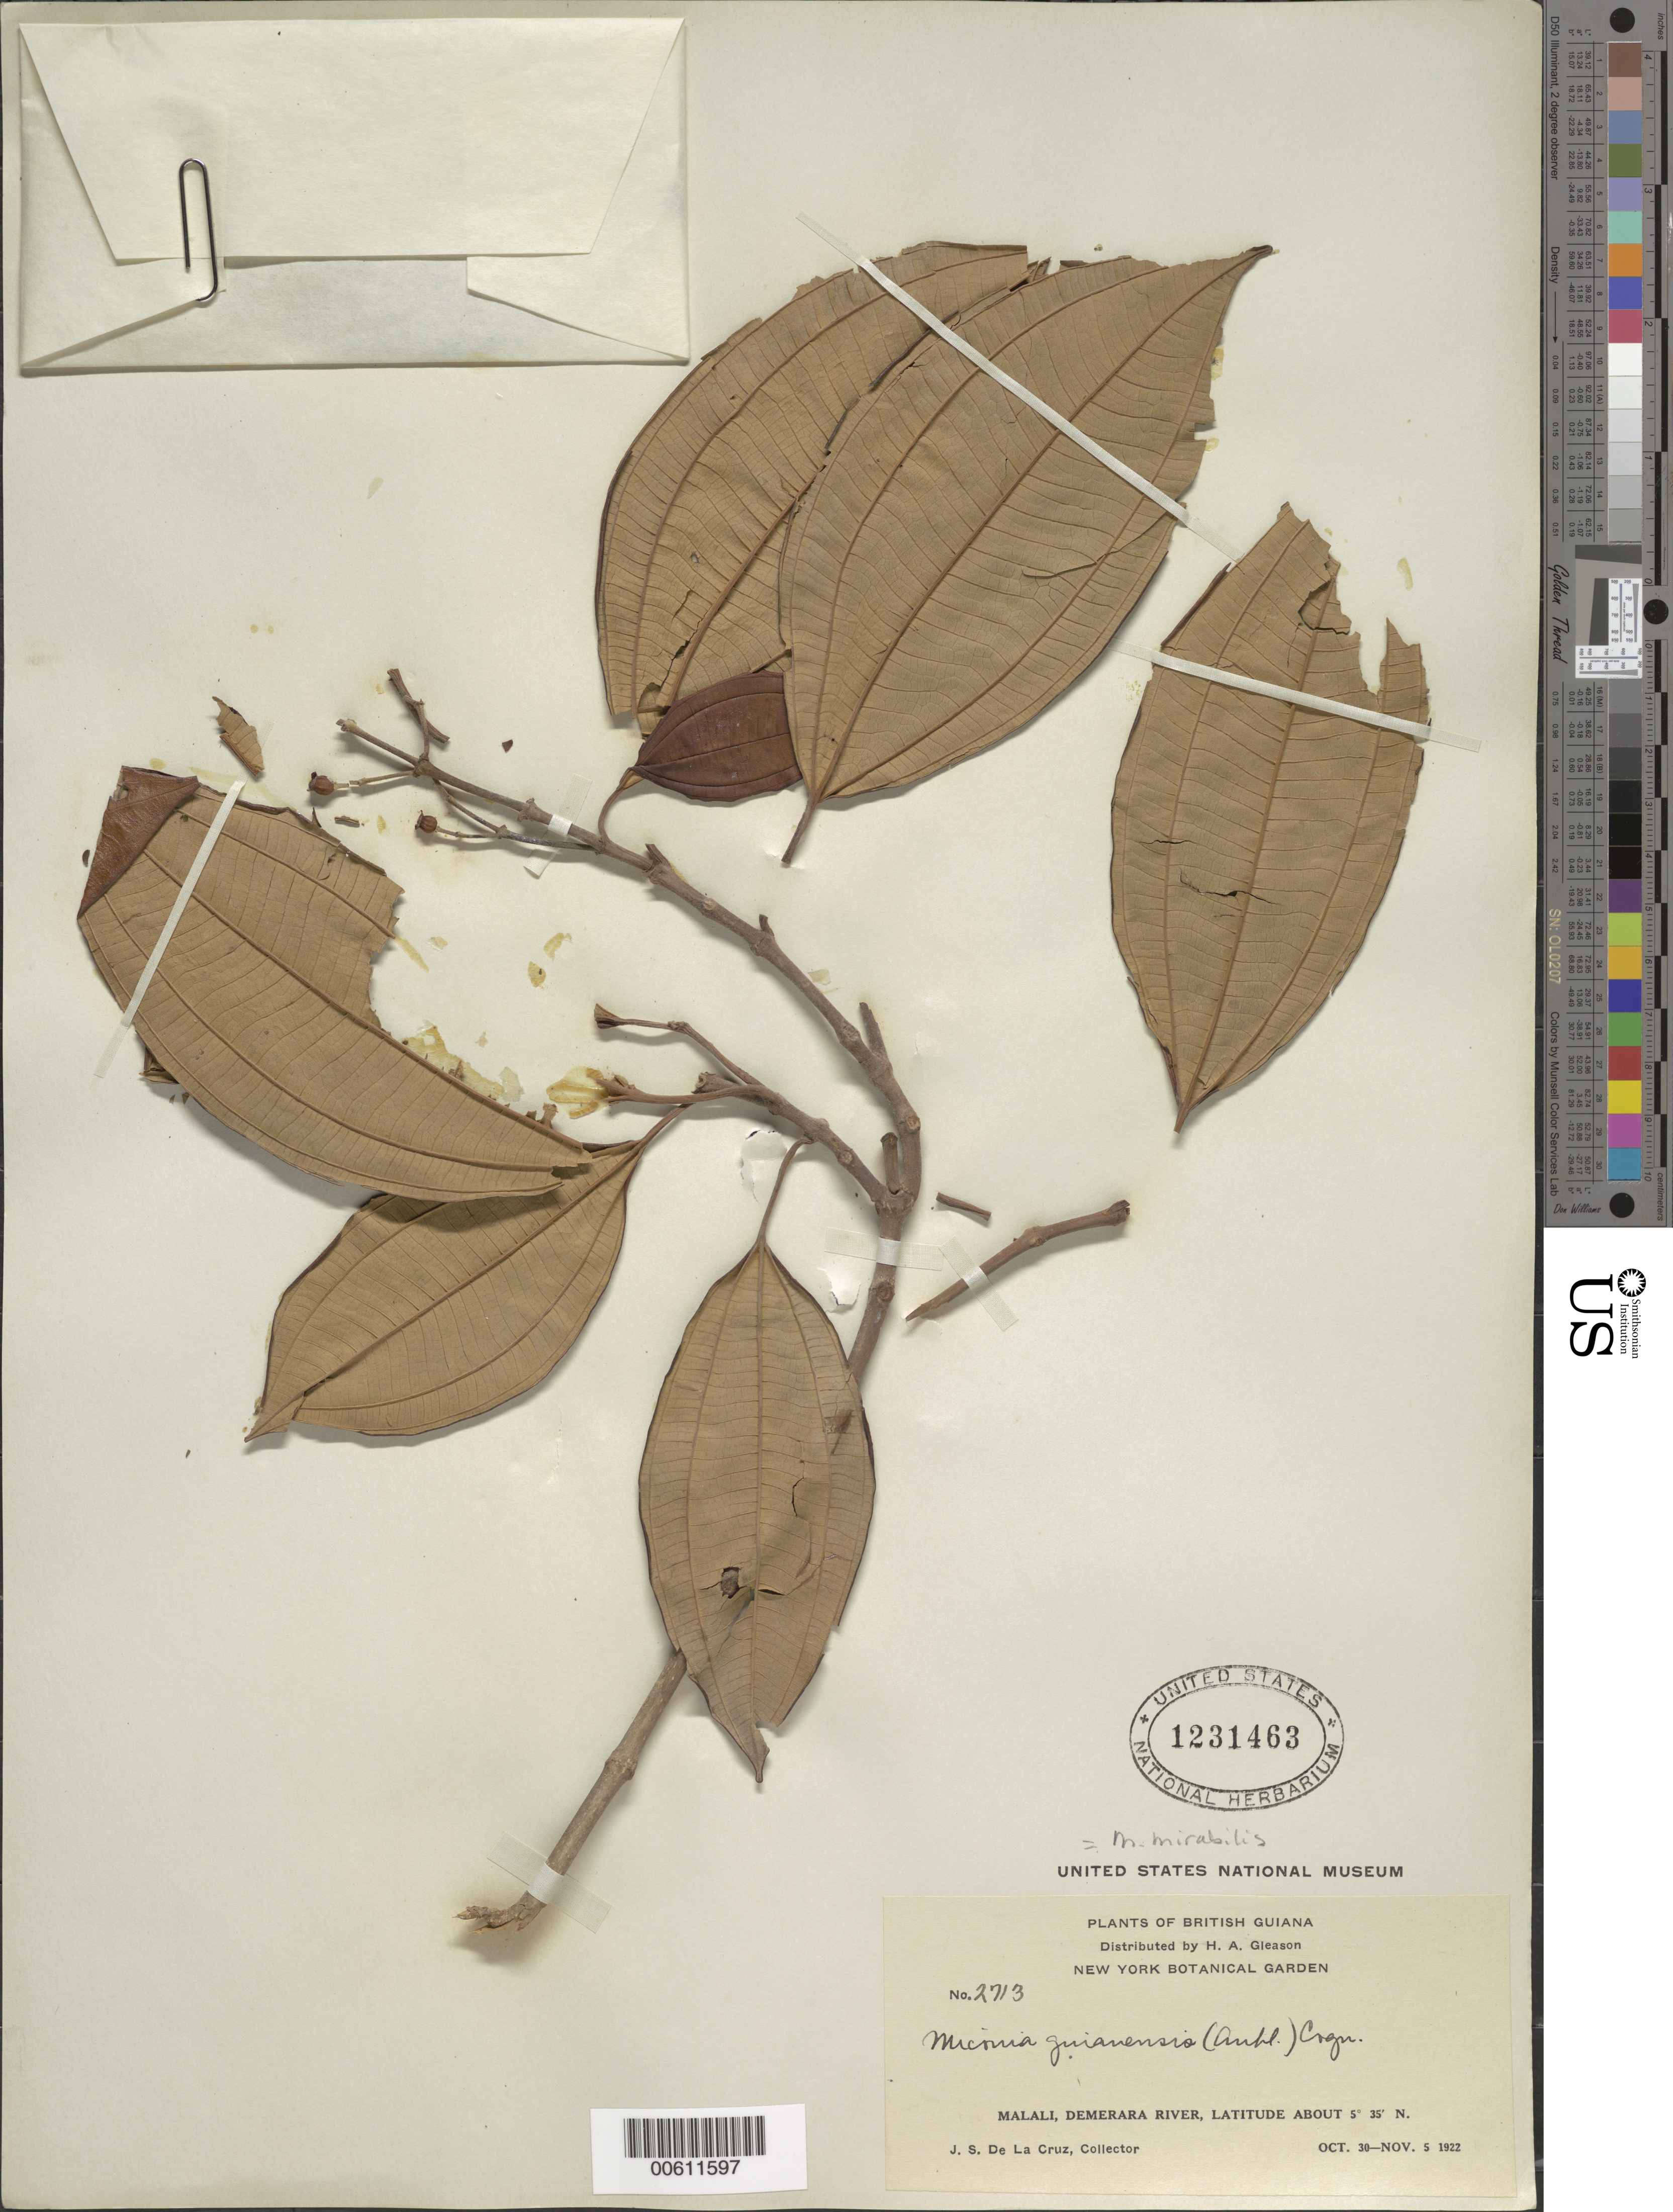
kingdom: Plantae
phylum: Tracheophyta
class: Magnoliopsida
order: Myrtales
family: Melastomataceae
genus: Miconia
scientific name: Miconia mirabilis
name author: (Aubl.) L.O. Williams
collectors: J. S. de la Cruz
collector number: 2713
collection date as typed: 30-Oct-22 to 5-Nov-22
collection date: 1922-10-30/1922-11-05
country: Guyana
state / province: U. Demerara-Berbice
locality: Malali, Demerara R.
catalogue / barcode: US 1231463